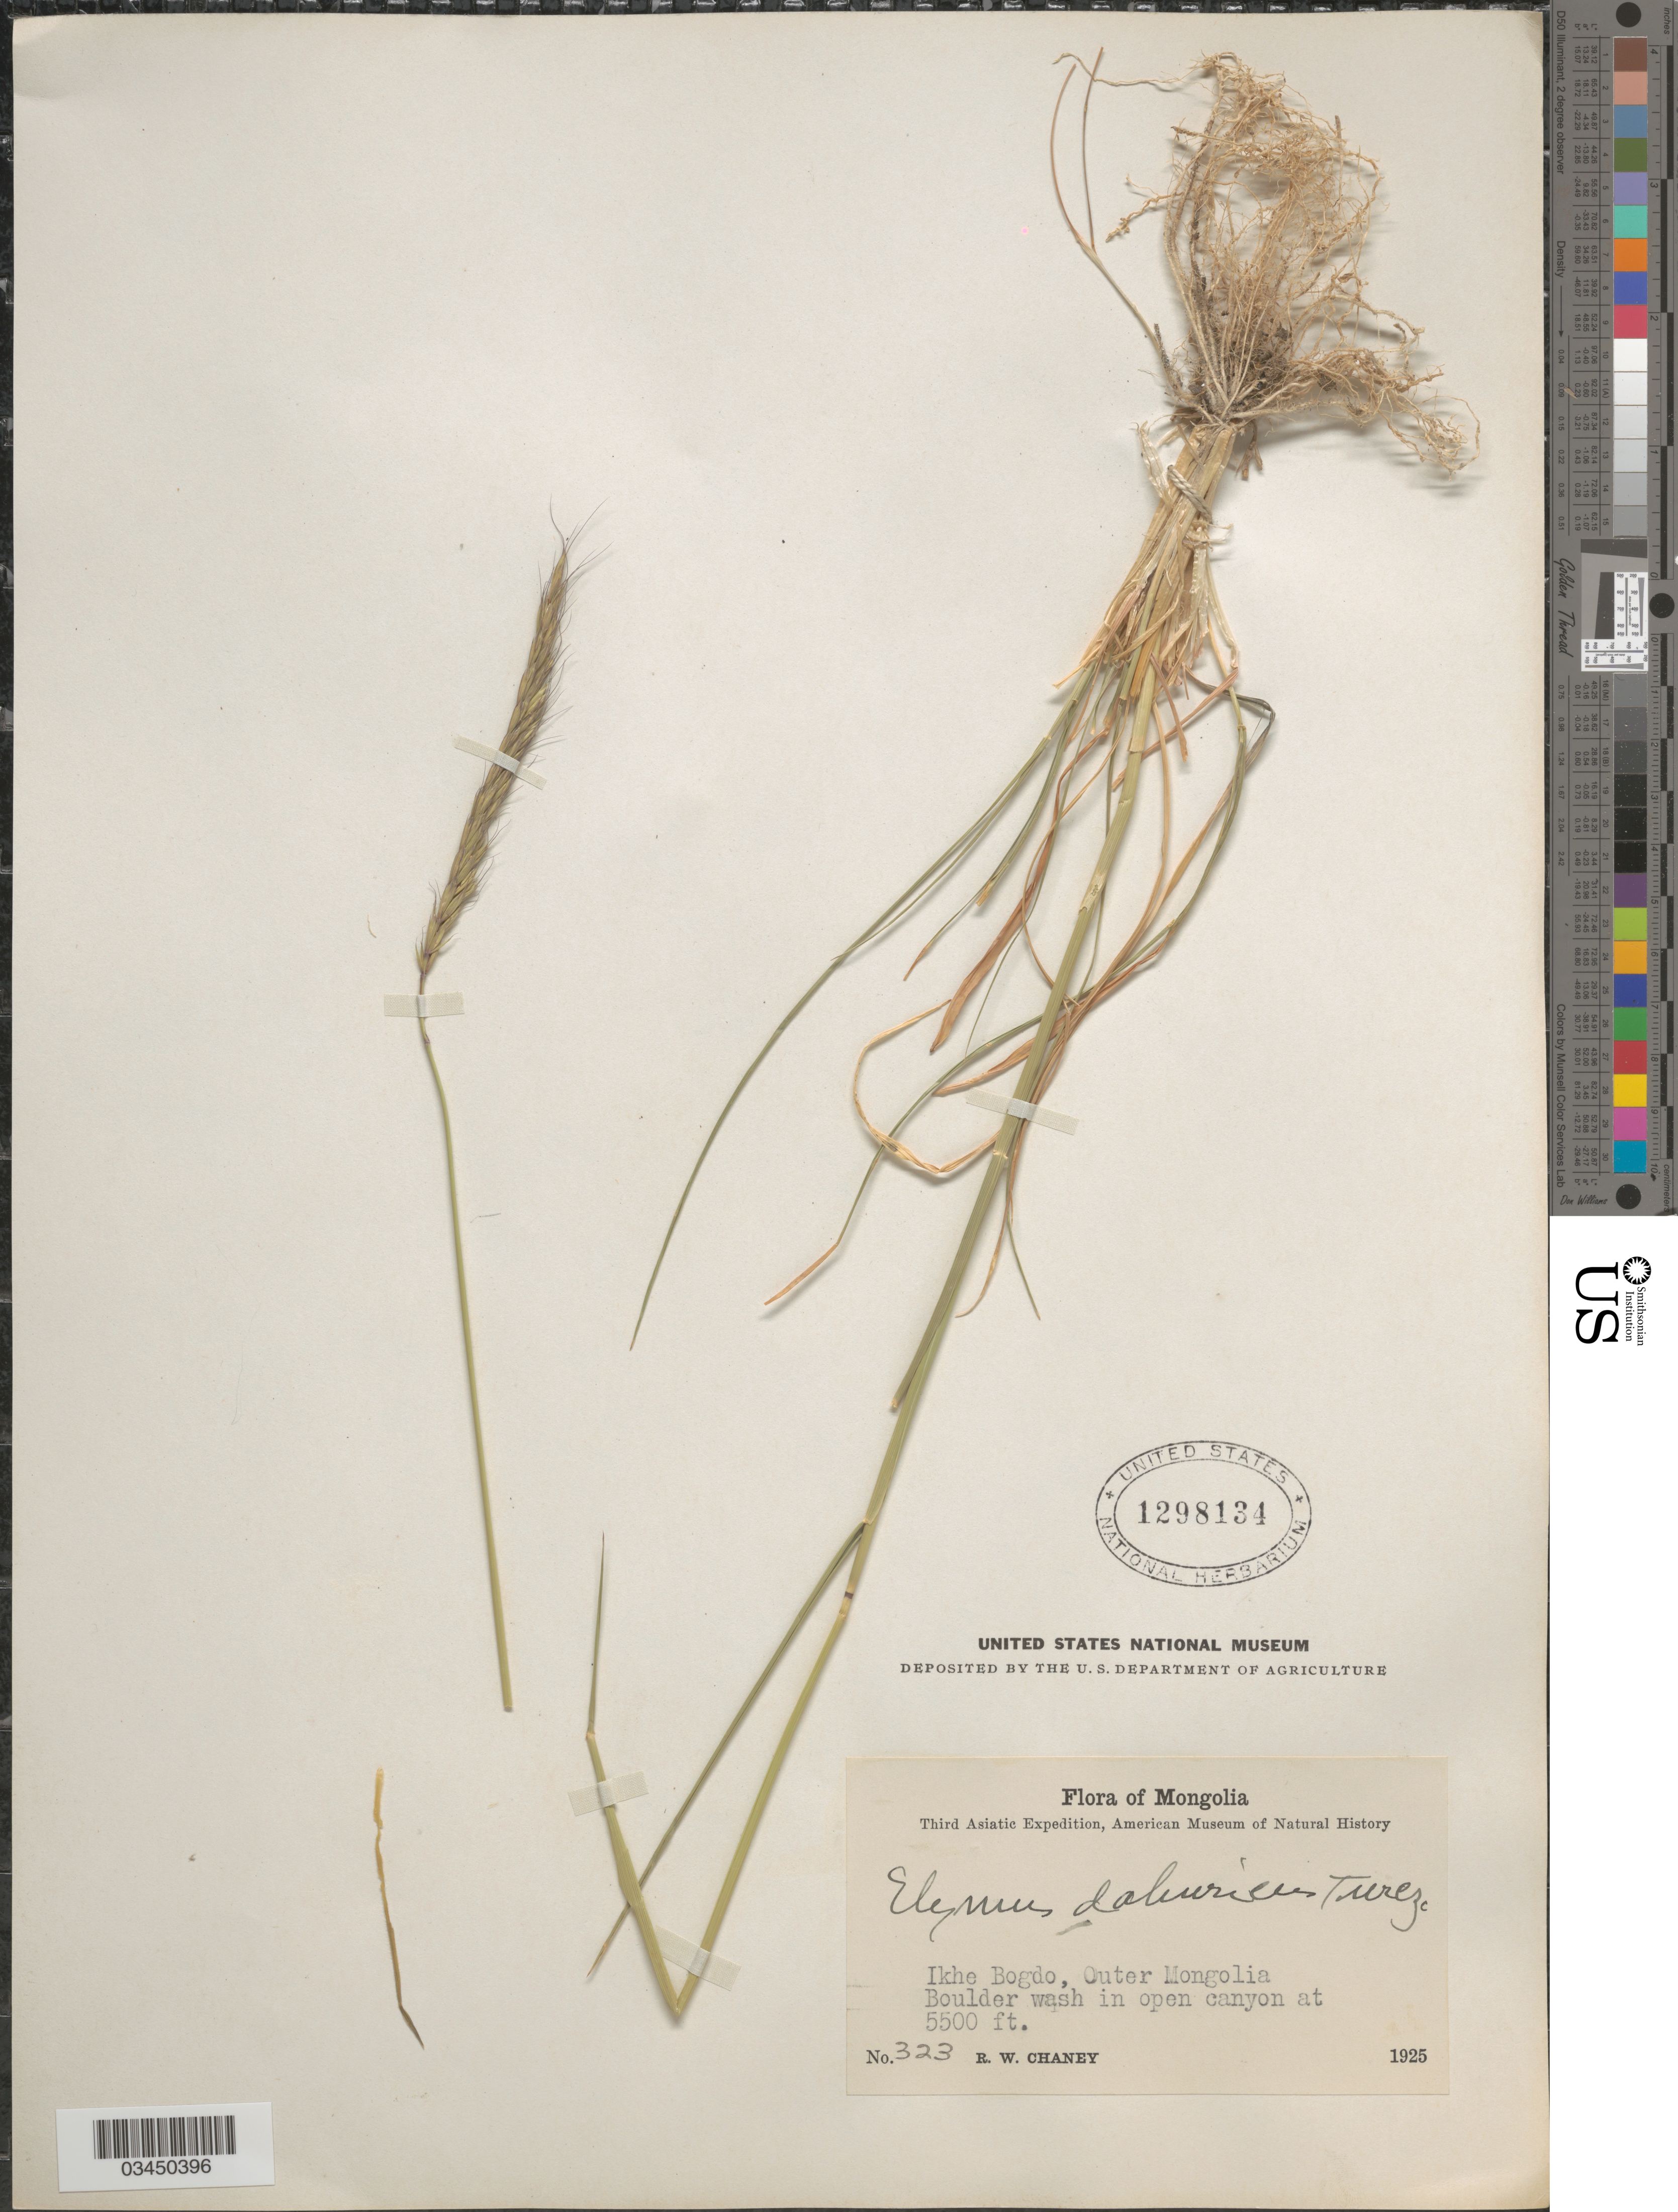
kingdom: Plantae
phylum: Tracheophyta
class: Liliopsida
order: Poales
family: Poaceae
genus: Elymus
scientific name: Elymus dahuricus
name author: Turcz. ex Griseb.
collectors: R. Chaney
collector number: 323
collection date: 1925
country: Mongolia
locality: Mongolia. Third Asiatic Expedition. Ikhe Bogdo, Outer Mongolia. Boulder wash in open canyon.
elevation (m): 1676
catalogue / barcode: US 1298134